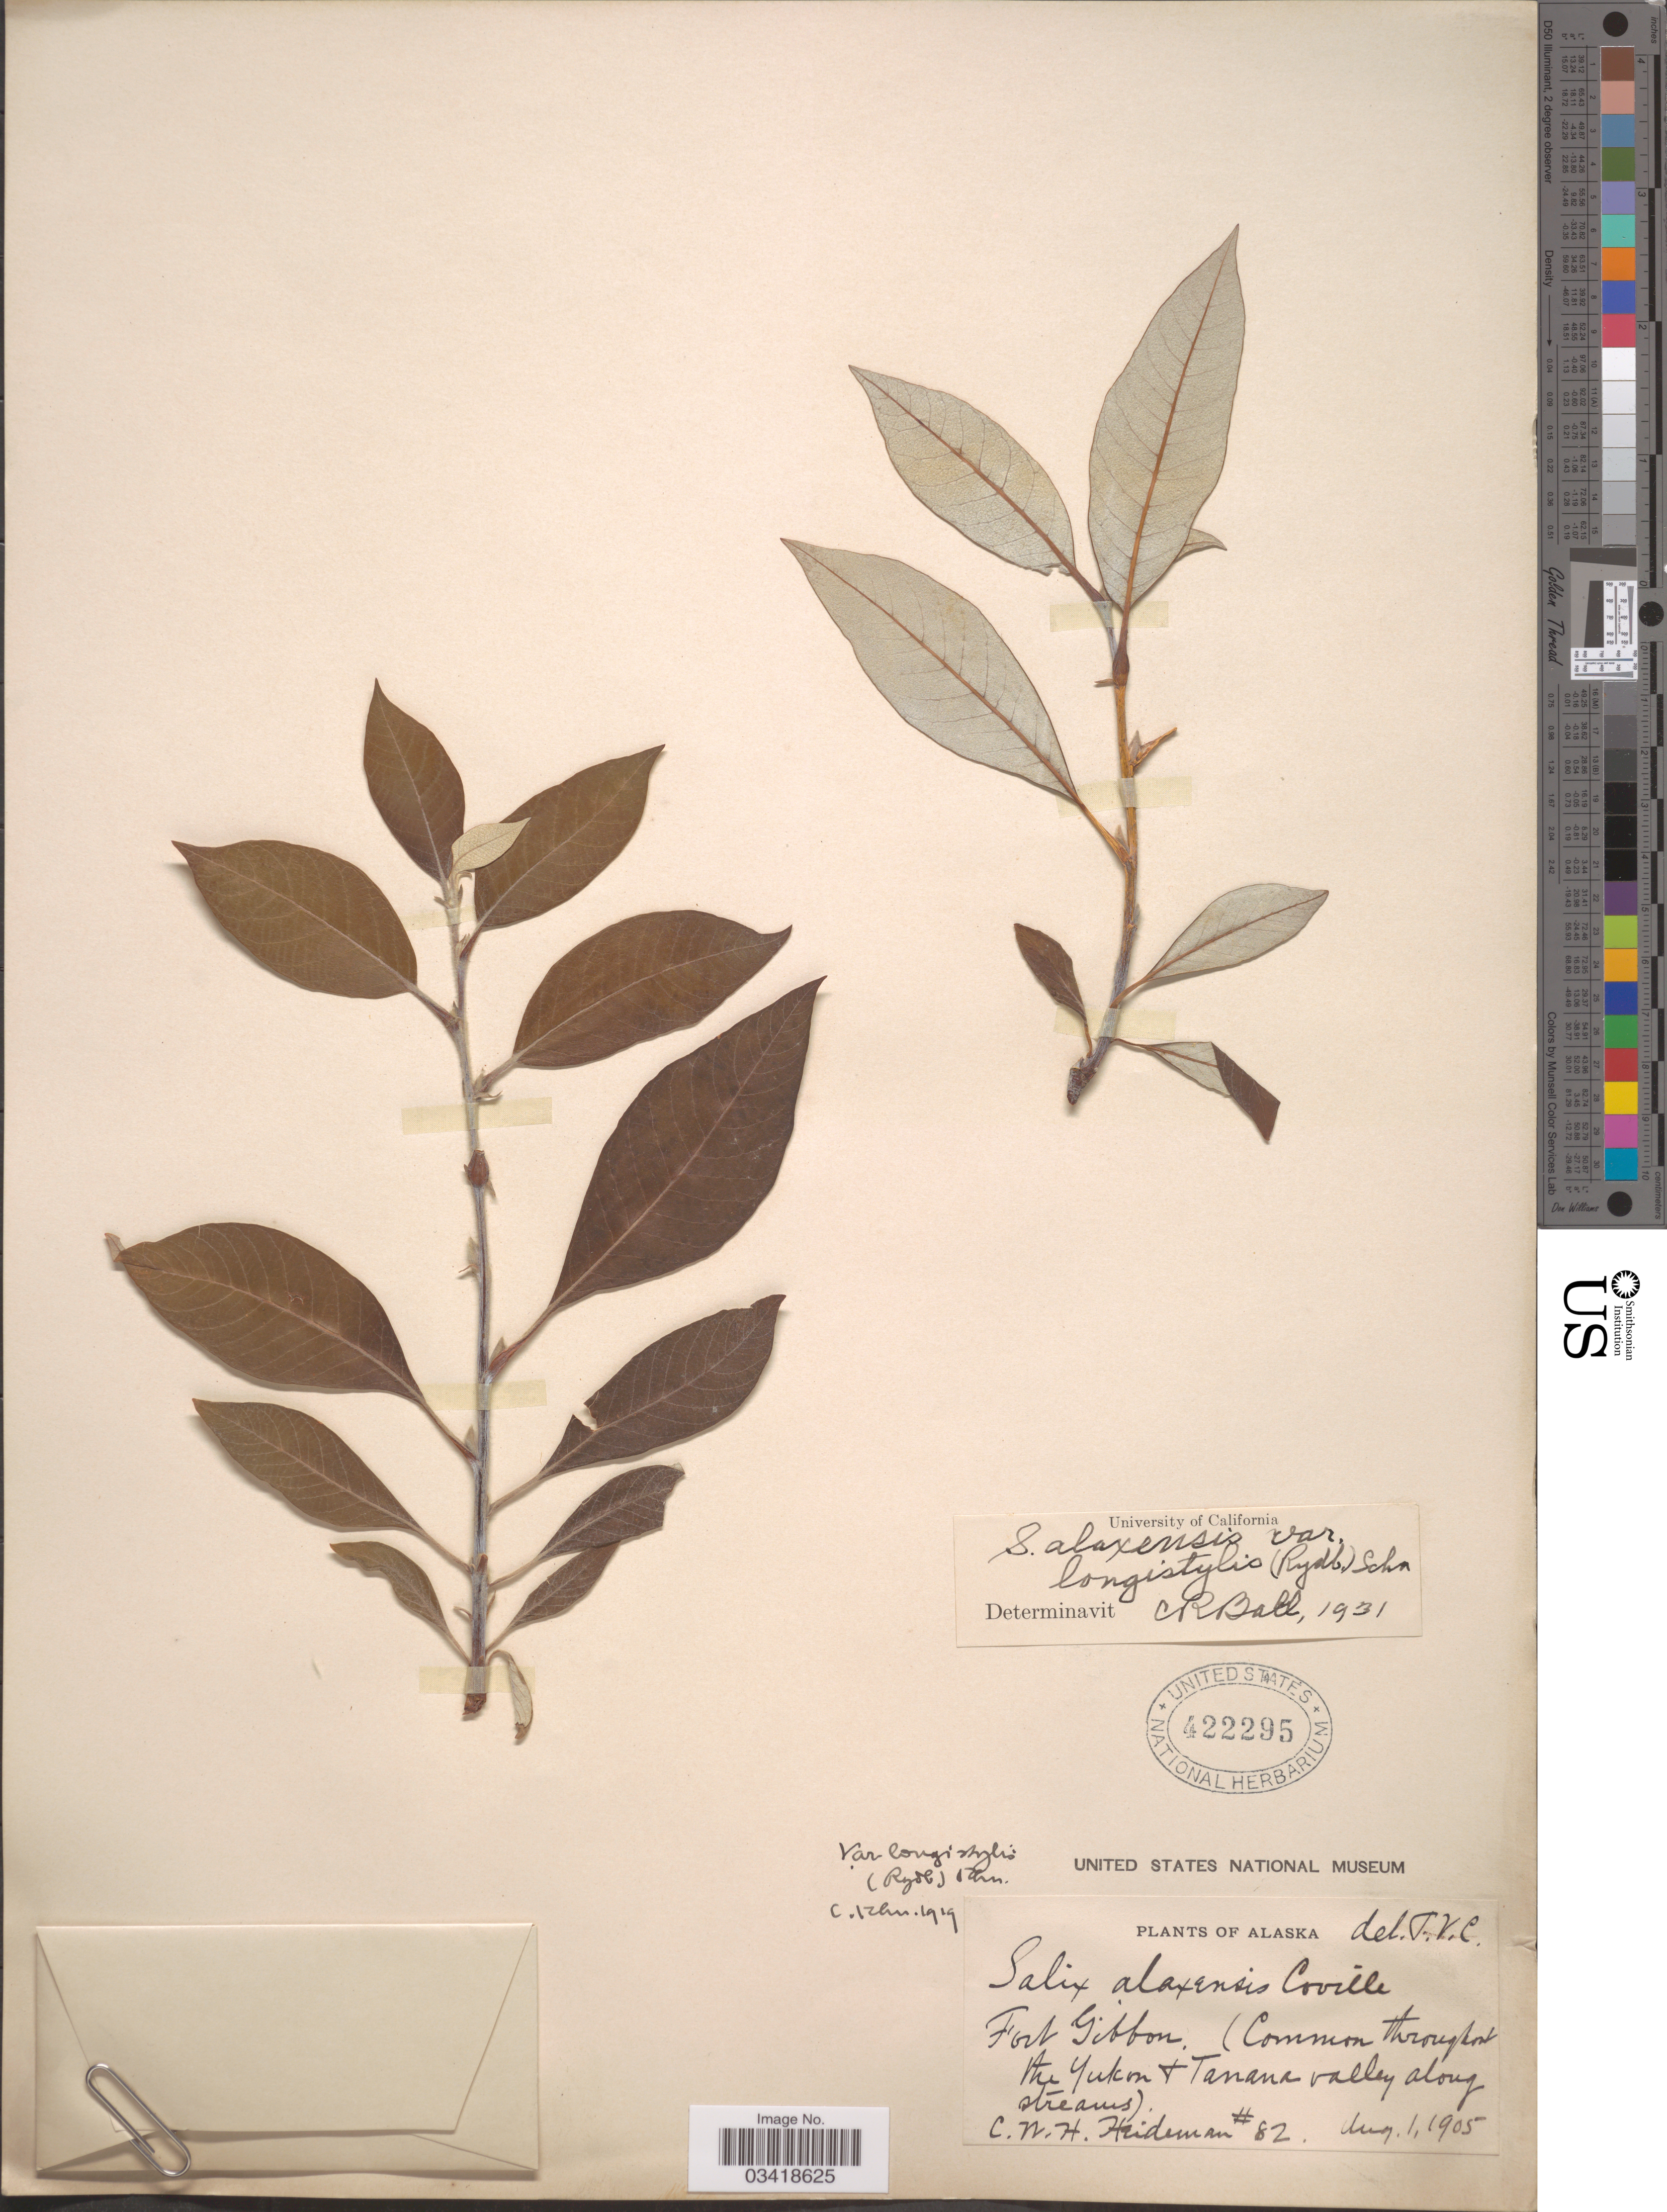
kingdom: Plantae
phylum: Tracheophyta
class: Magnoliopsida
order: Malpighiales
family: Salicaceae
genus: Salix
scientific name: Salix alaxensis var. longistylis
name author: (Rydb.) C.K. Schneid.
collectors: C. Heideman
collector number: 82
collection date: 1905-08-01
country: United States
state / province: Alaska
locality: Fort Gibbon. (Common throughout the Yukon + Tanana Valley along streams).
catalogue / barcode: US 422295